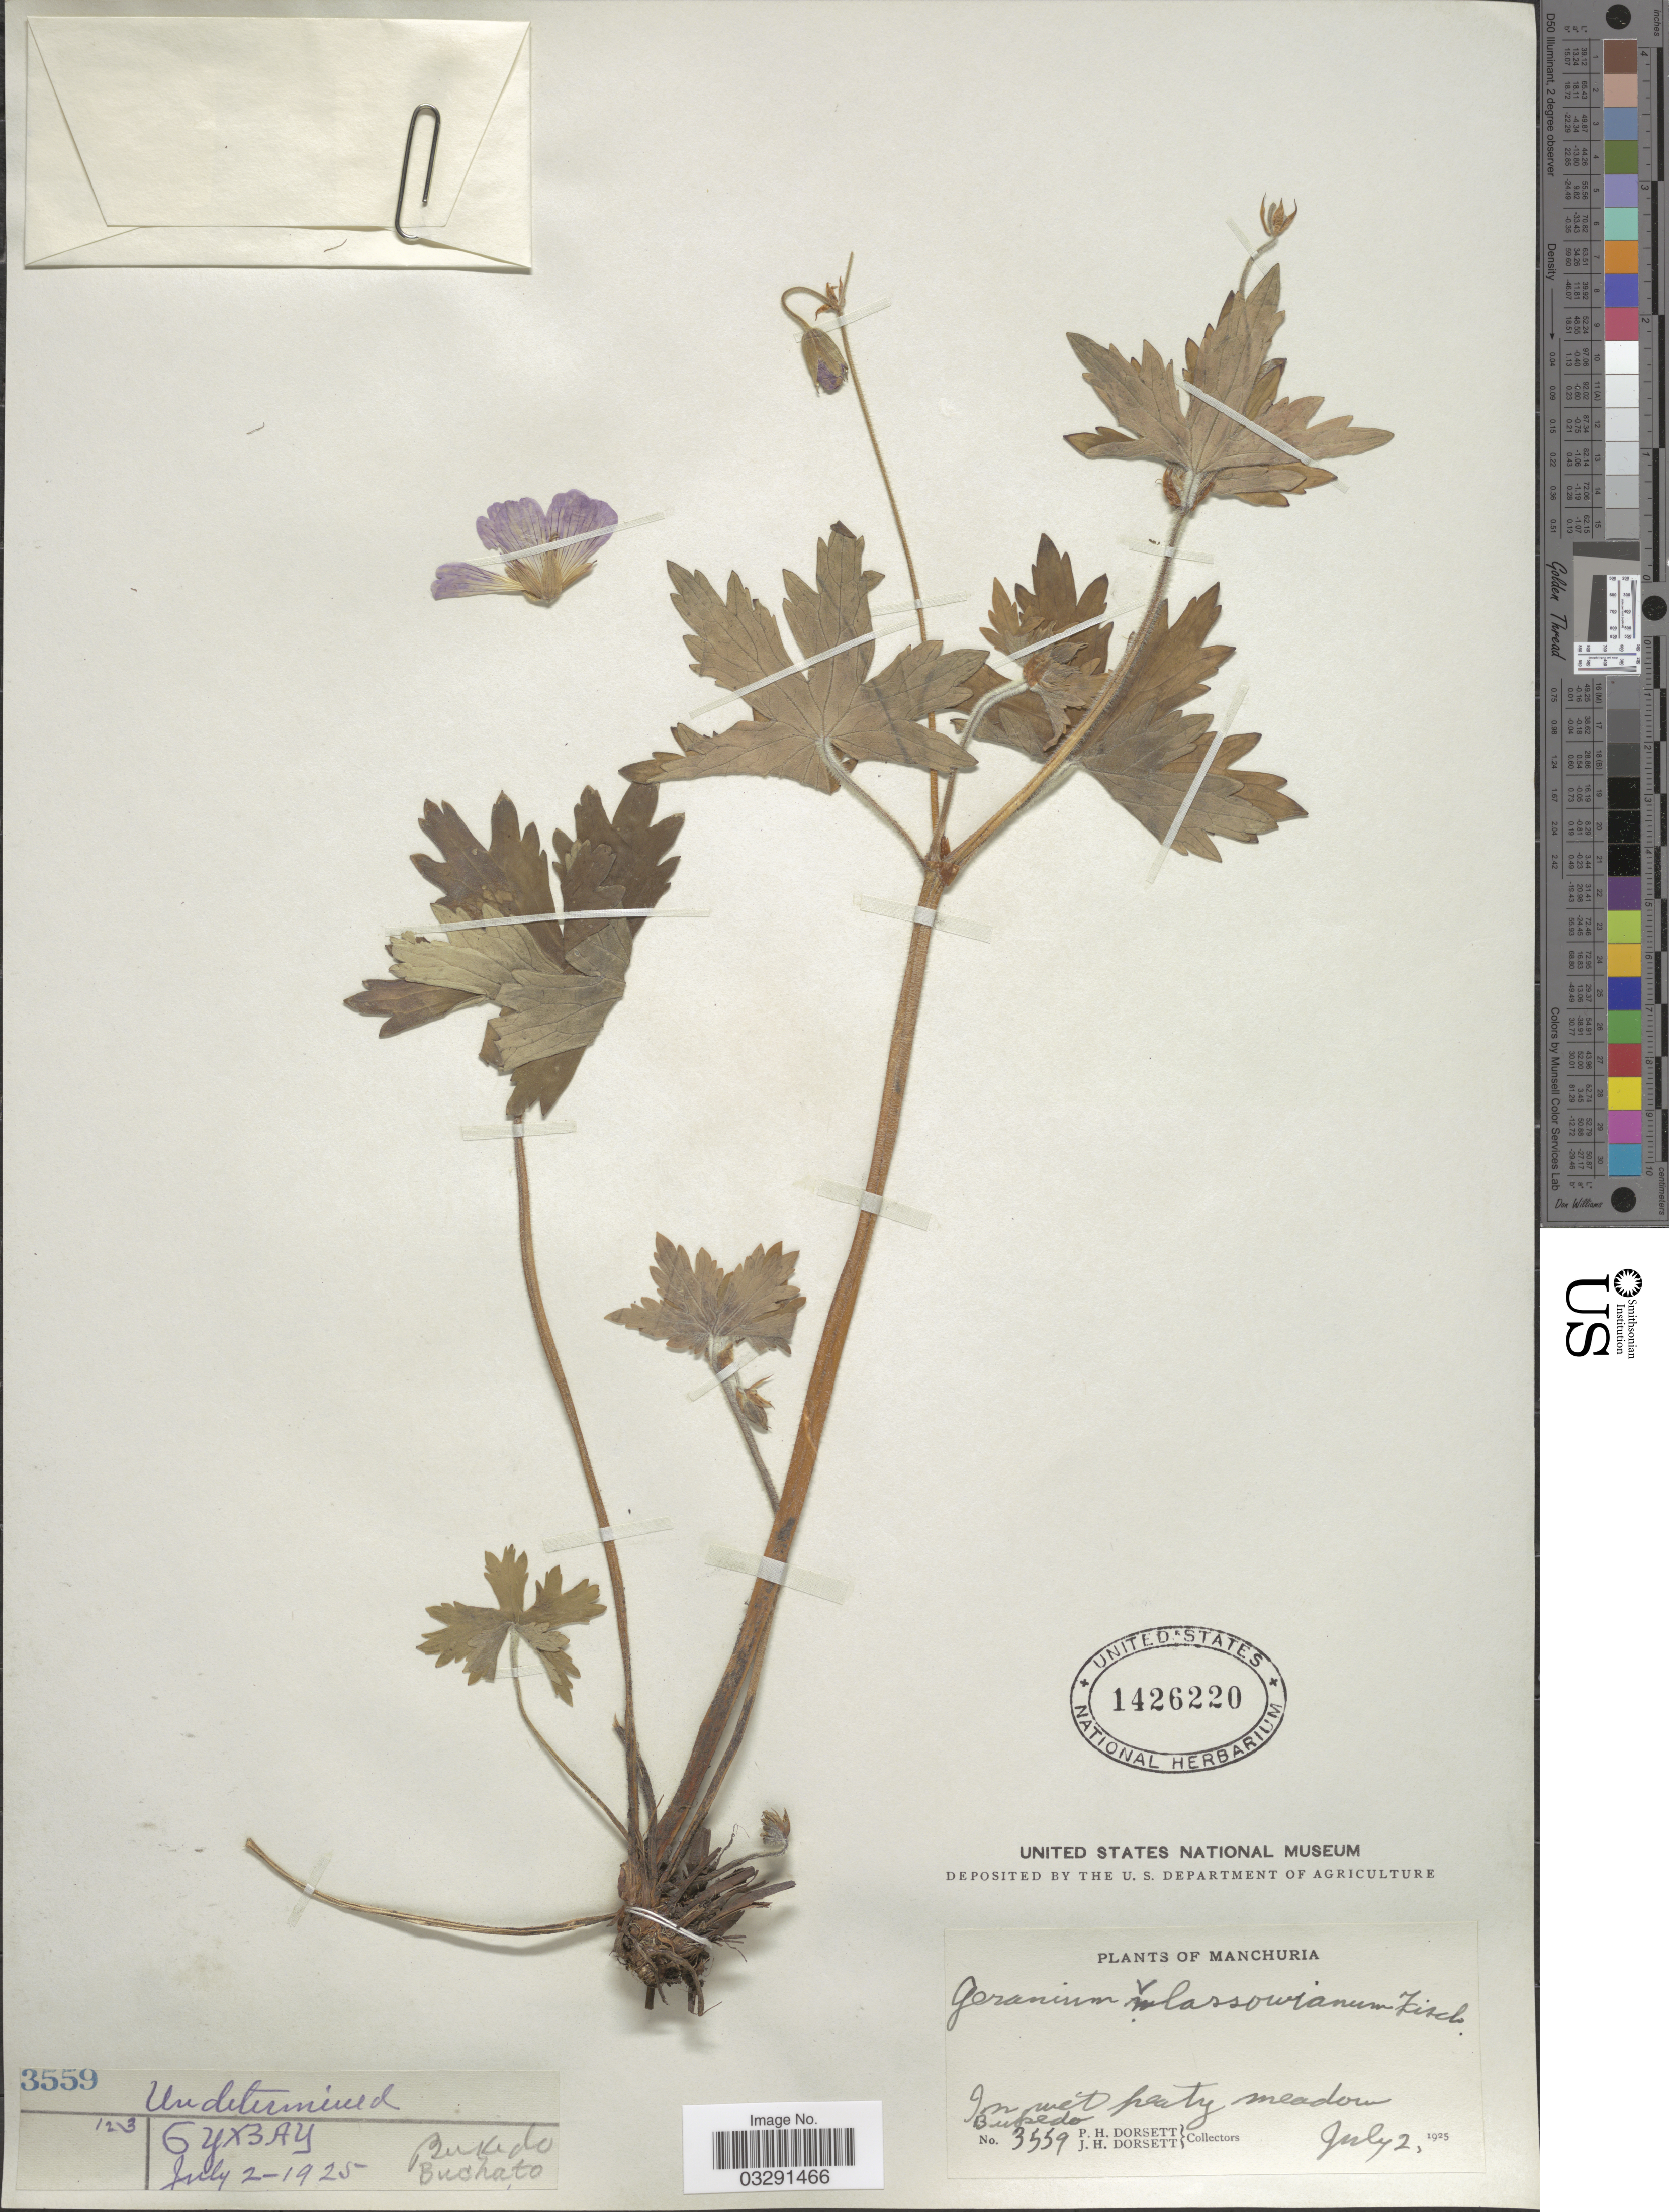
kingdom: Plantae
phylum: Tracheophyta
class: Magnoliopsida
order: Geraniales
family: Geraniaceae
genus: Geranium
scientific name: Geranium wlassovianum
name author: Fisch. ex Link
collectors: P. H. Dorsett & J. Dorsett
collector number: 3559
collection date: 1925-07-02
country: China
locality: Manchuria. Bukedo, Buchato.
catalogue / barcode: US 1426220